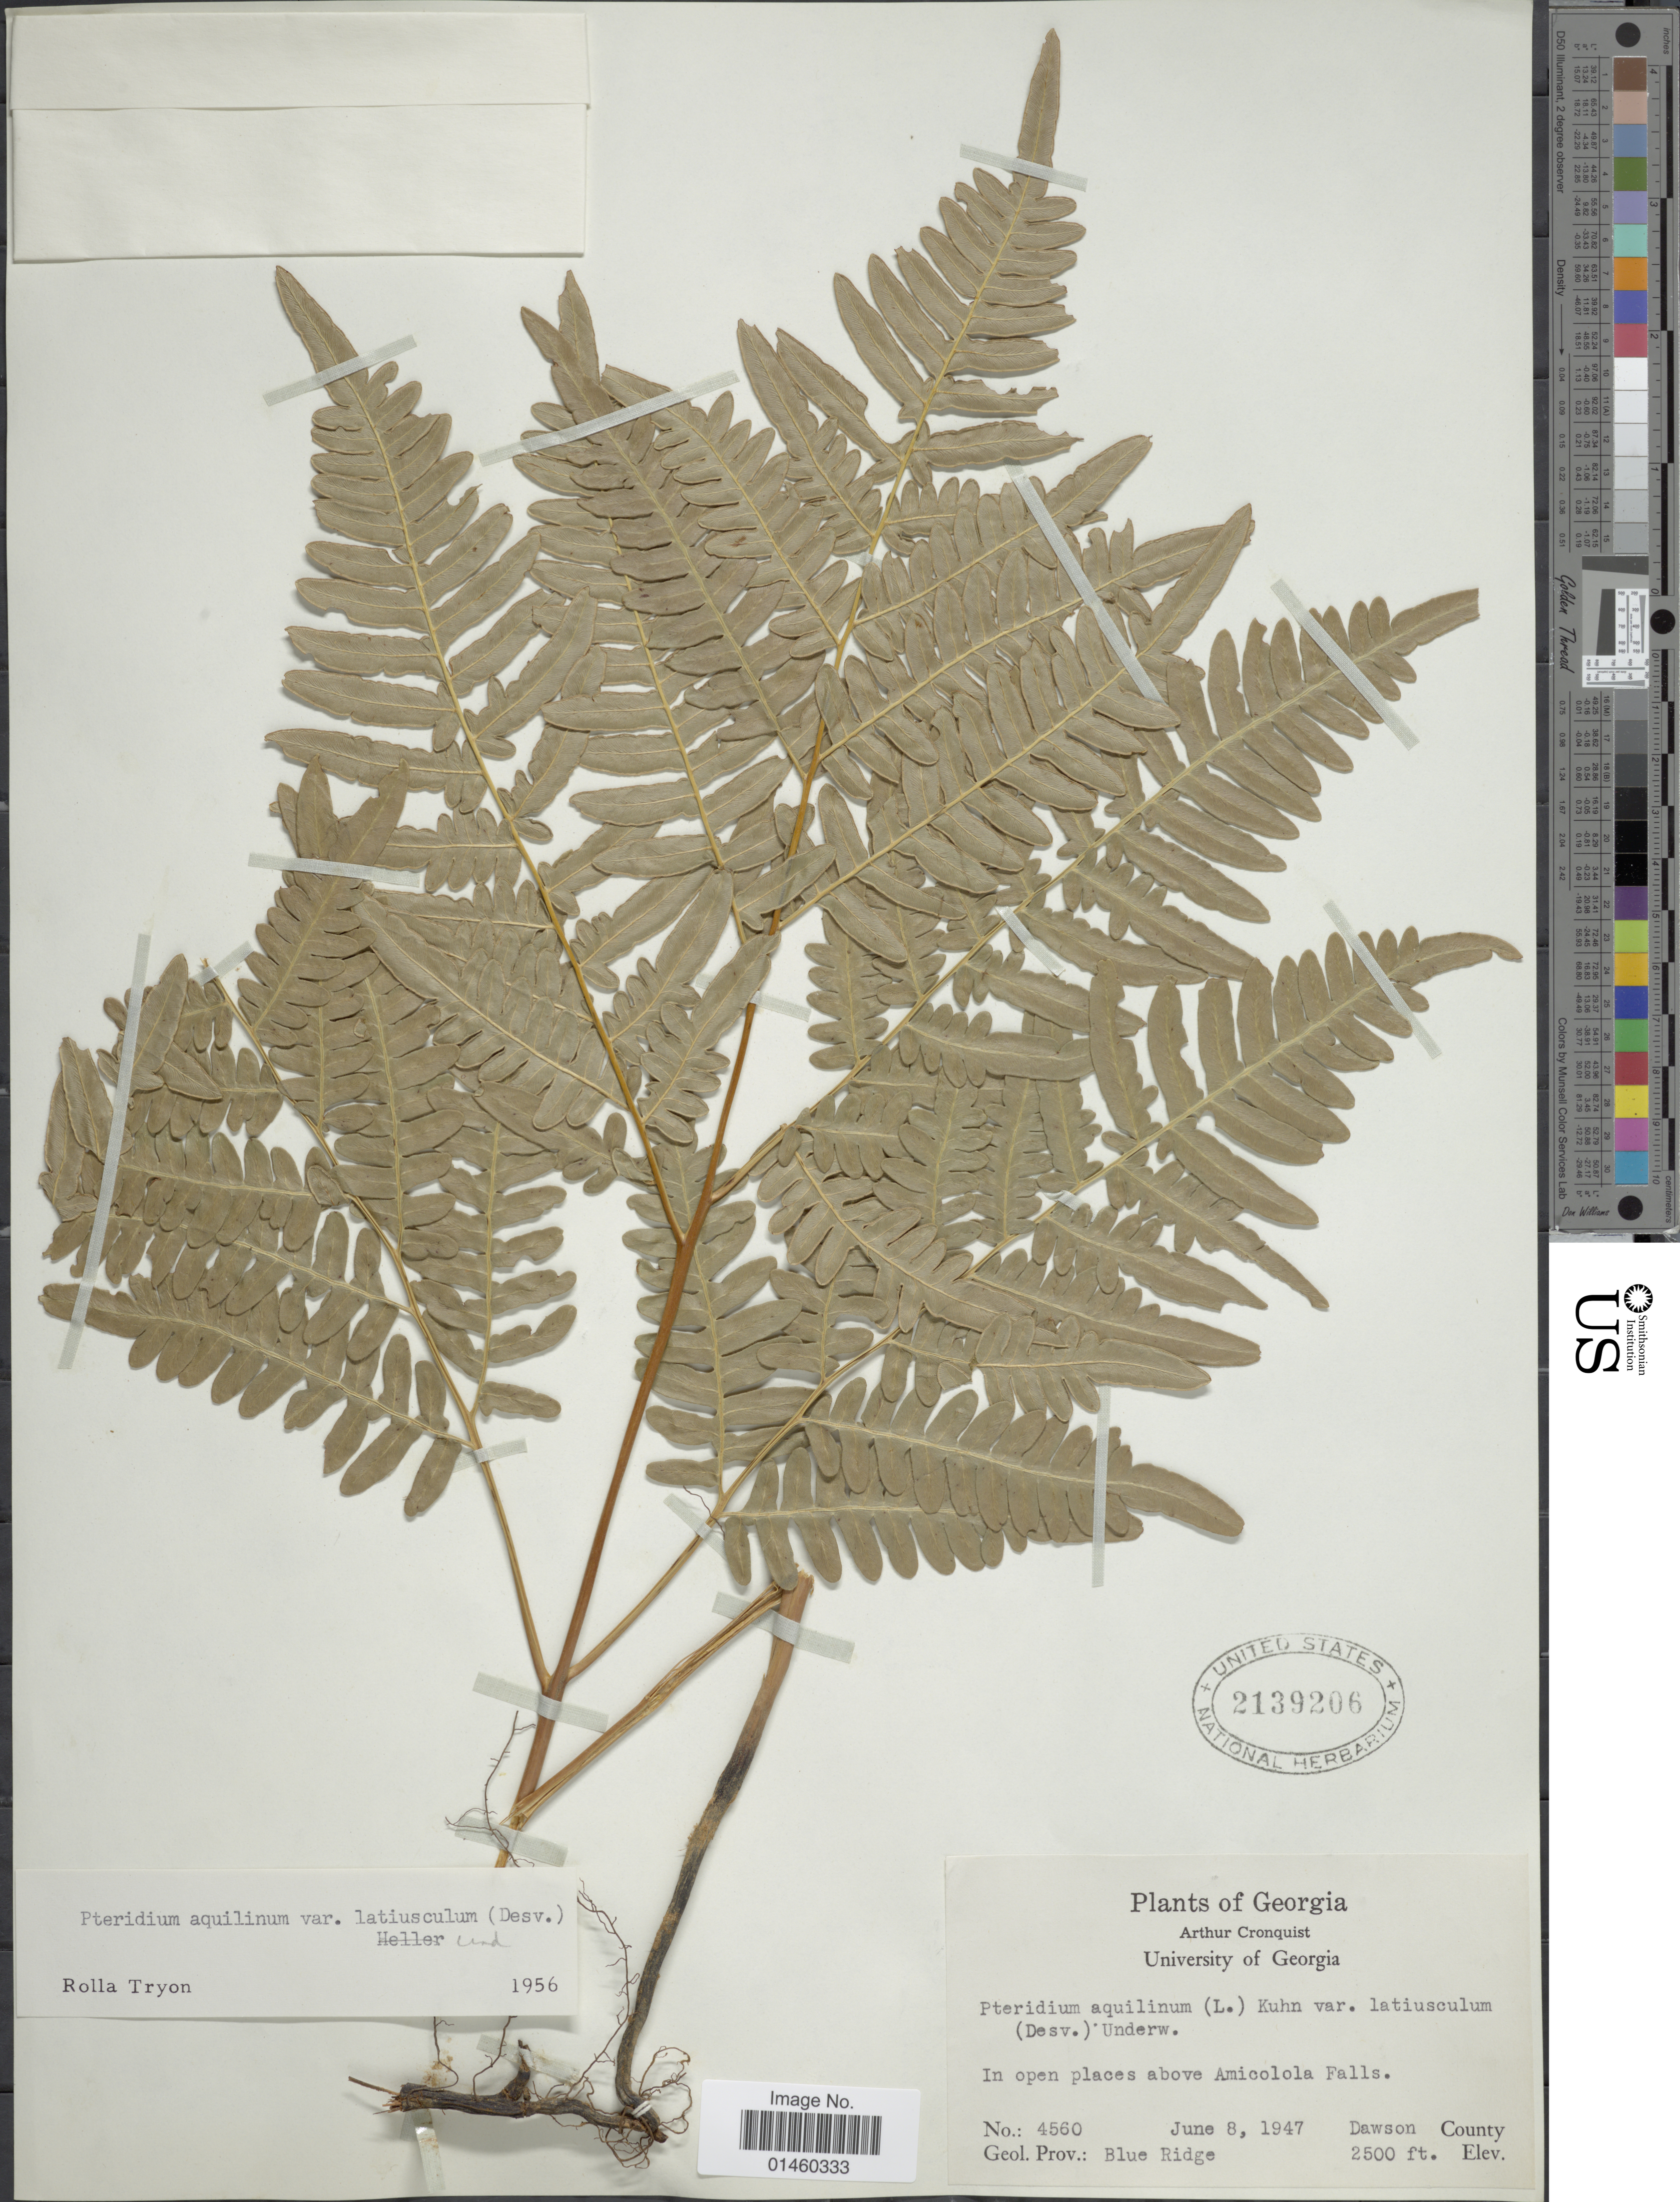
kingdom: Plantae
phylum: Tracheophyta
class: Polypodiopsida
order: Polypodiales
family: Dennstaedtiaceae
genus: Pteridium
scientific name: Pteridium aquilinum var. latiusculum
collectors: A. J. Cronquist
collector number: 4560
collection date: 1947-06-08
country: United States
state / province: Georgia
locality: In open places above Amicolola Falls. Dawson County.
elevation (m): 762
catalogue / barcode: US 2139206